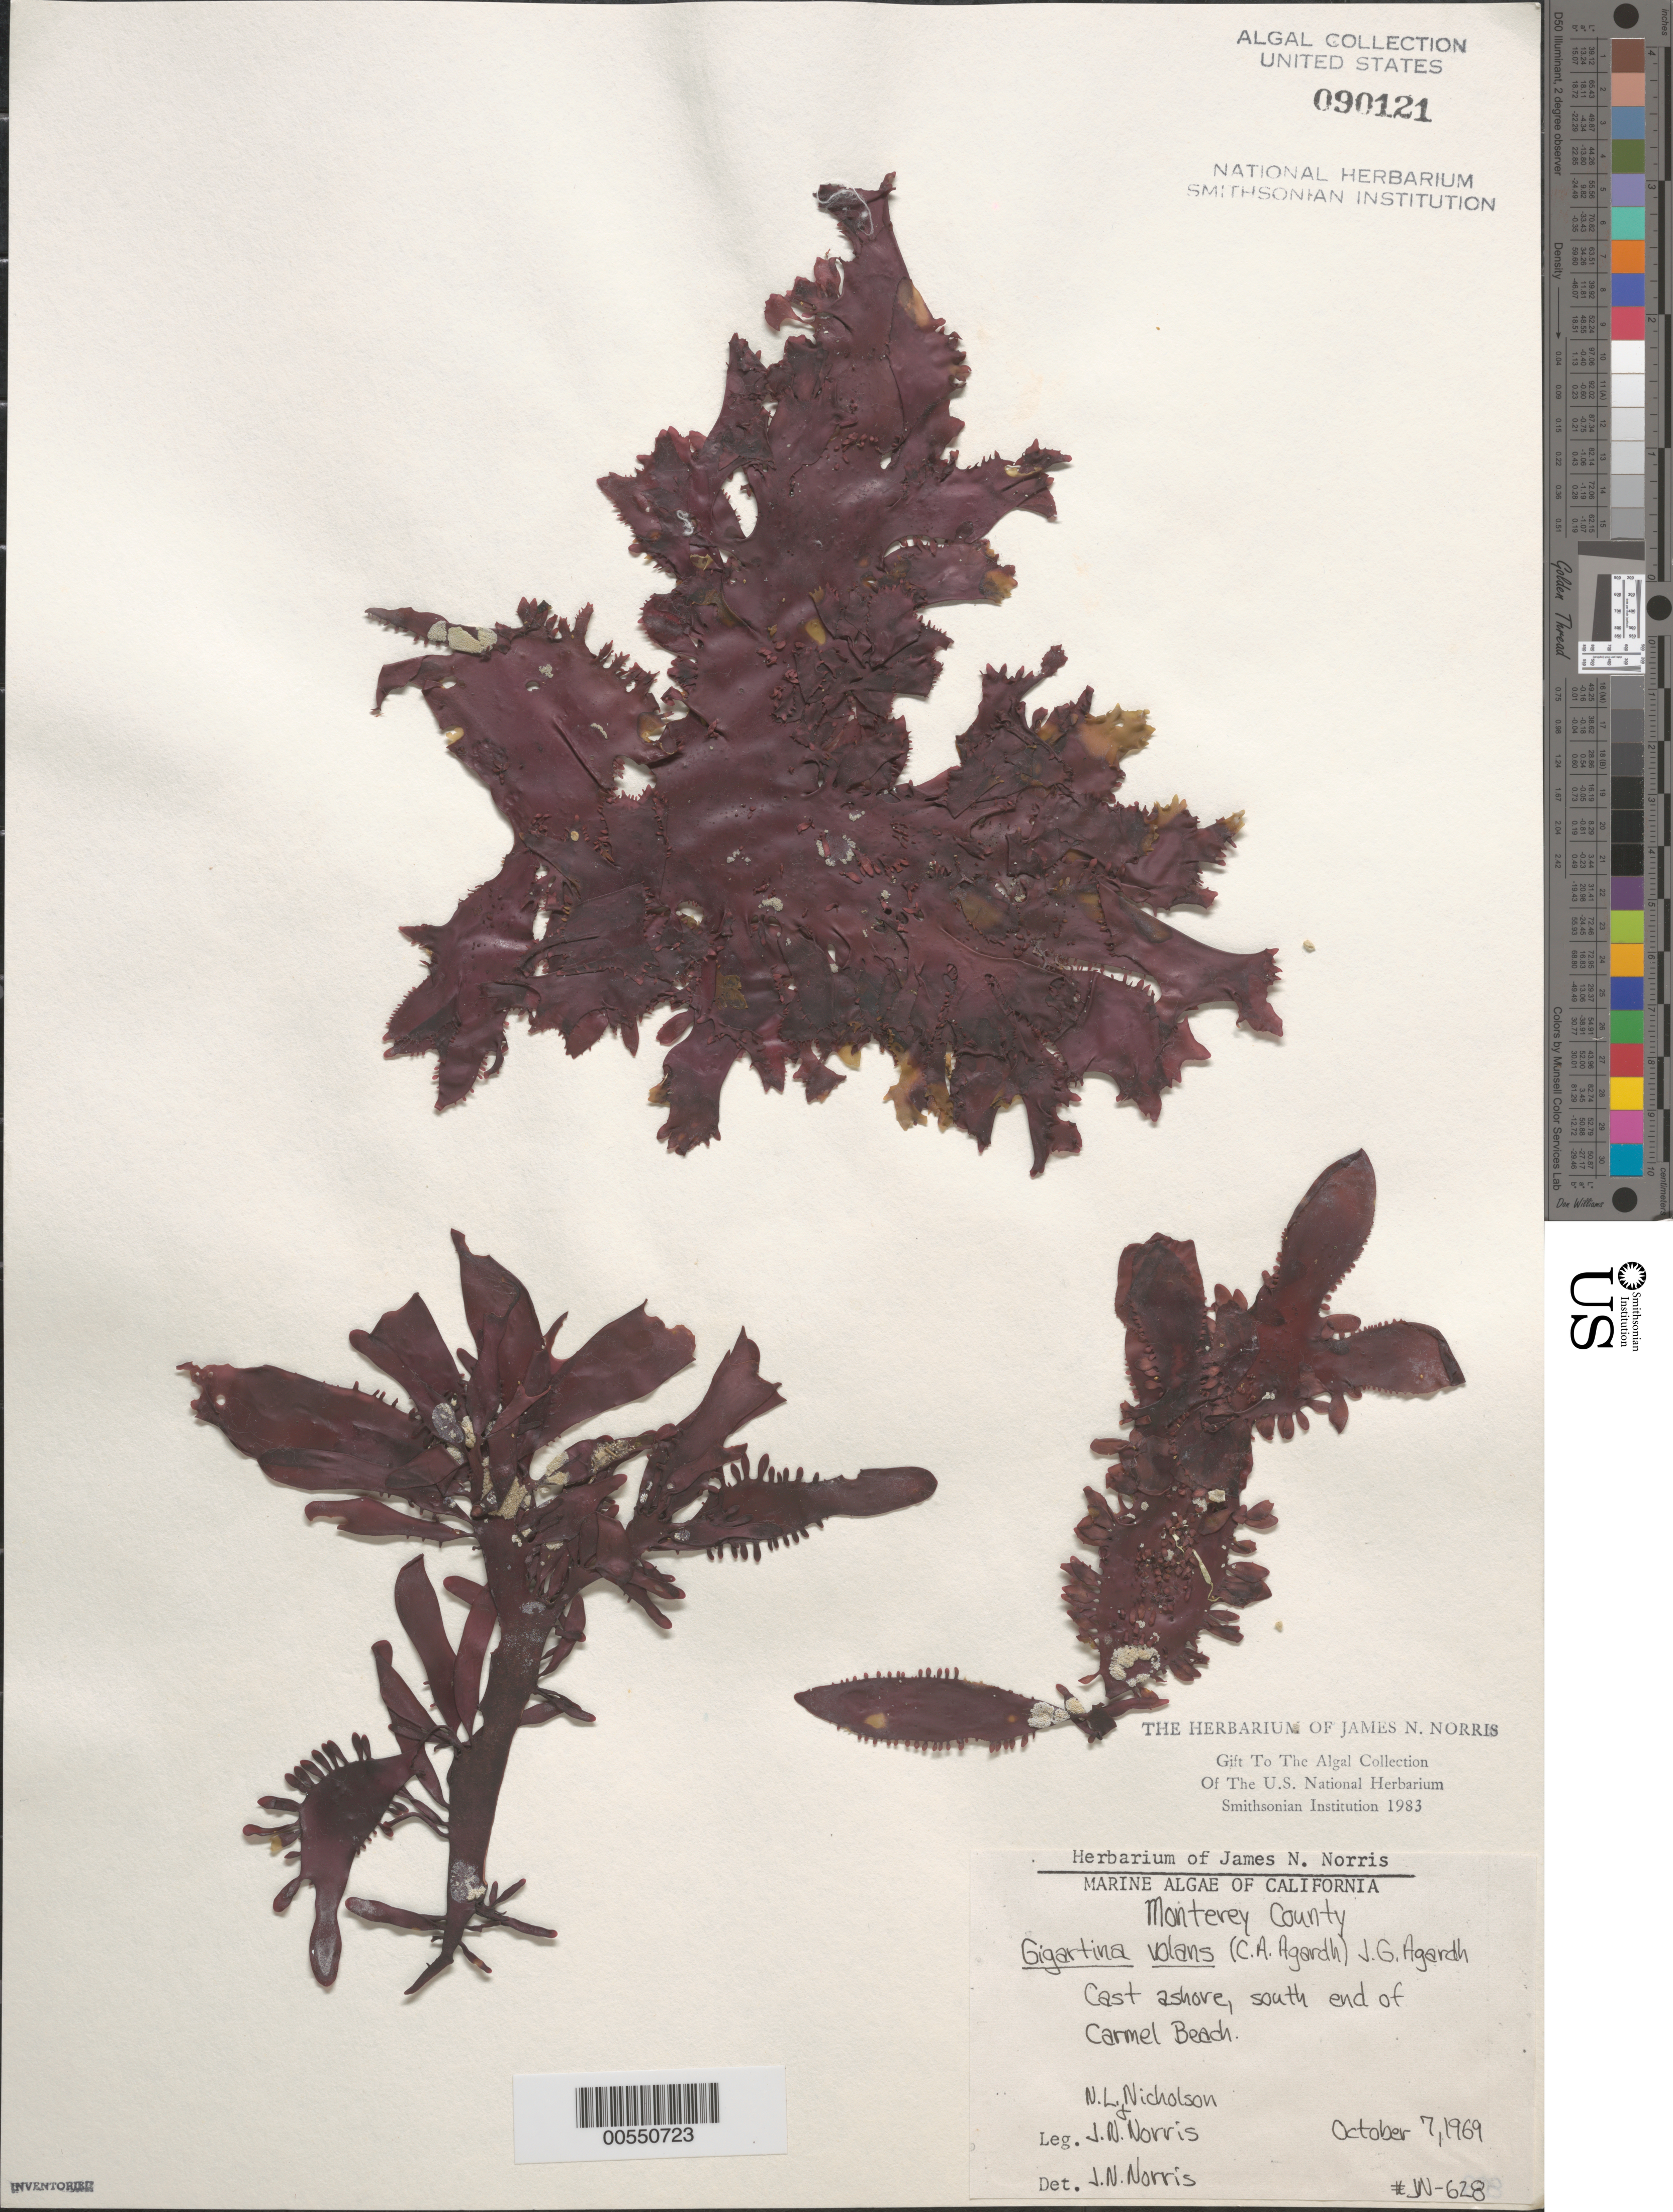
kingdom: Plantae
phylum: Rhodophyta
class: Florideophyceae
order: Gigartinales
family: Gigartinaceae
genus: Mazzaella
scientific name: Mazzaella volans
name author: (C. Agardh) Fredericq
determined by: Algae name updating Project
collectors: N. Nicholson & J. N. Norris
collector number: JN-628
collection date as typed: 07 Oct 1969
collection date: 1969-10-07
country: United States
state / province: California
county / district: Monterey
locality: Carmel Beach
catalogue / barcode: US 90121